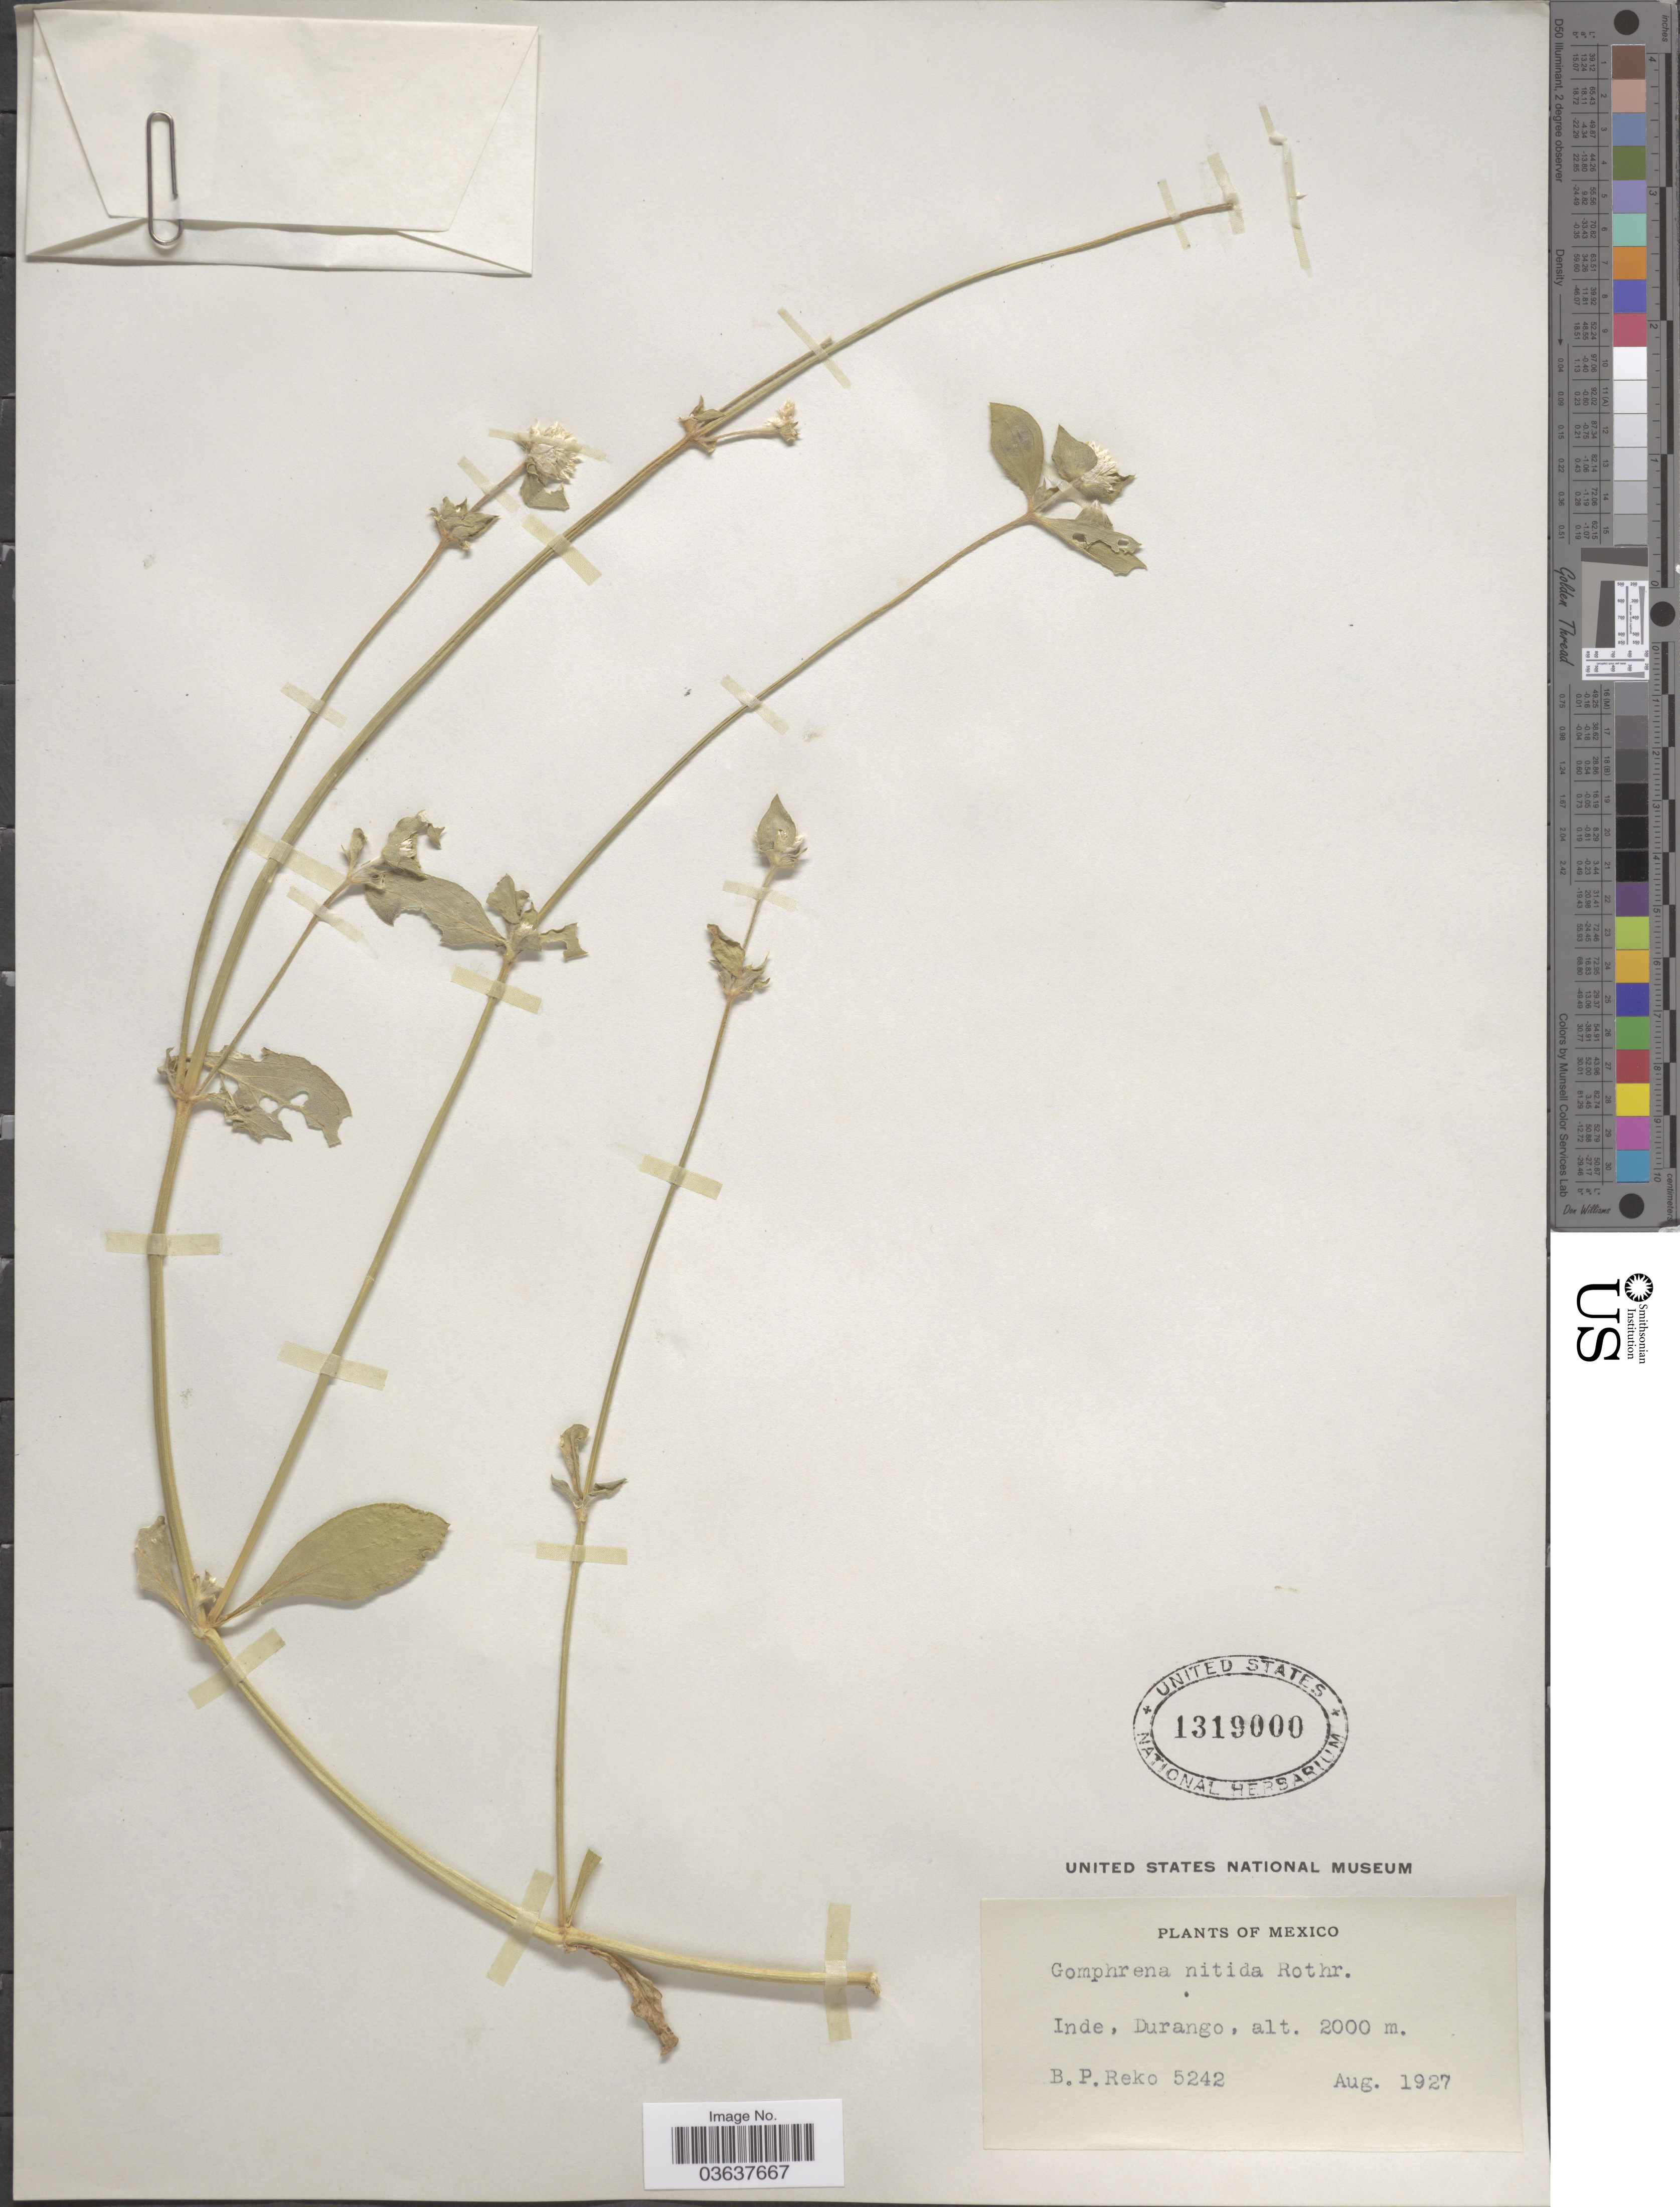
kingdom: Plantae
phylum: Tracheophyta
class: Magnoliopsida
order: Caryophyllales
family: Amaranthaceae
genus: Gomphrena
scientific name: Gomphrena nitida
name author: Rothr.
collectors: B. P. Reko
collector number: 5242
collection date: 1927-08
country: Mexico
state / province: Durango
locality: Inde.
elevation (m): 2000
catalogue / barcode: US 1319000